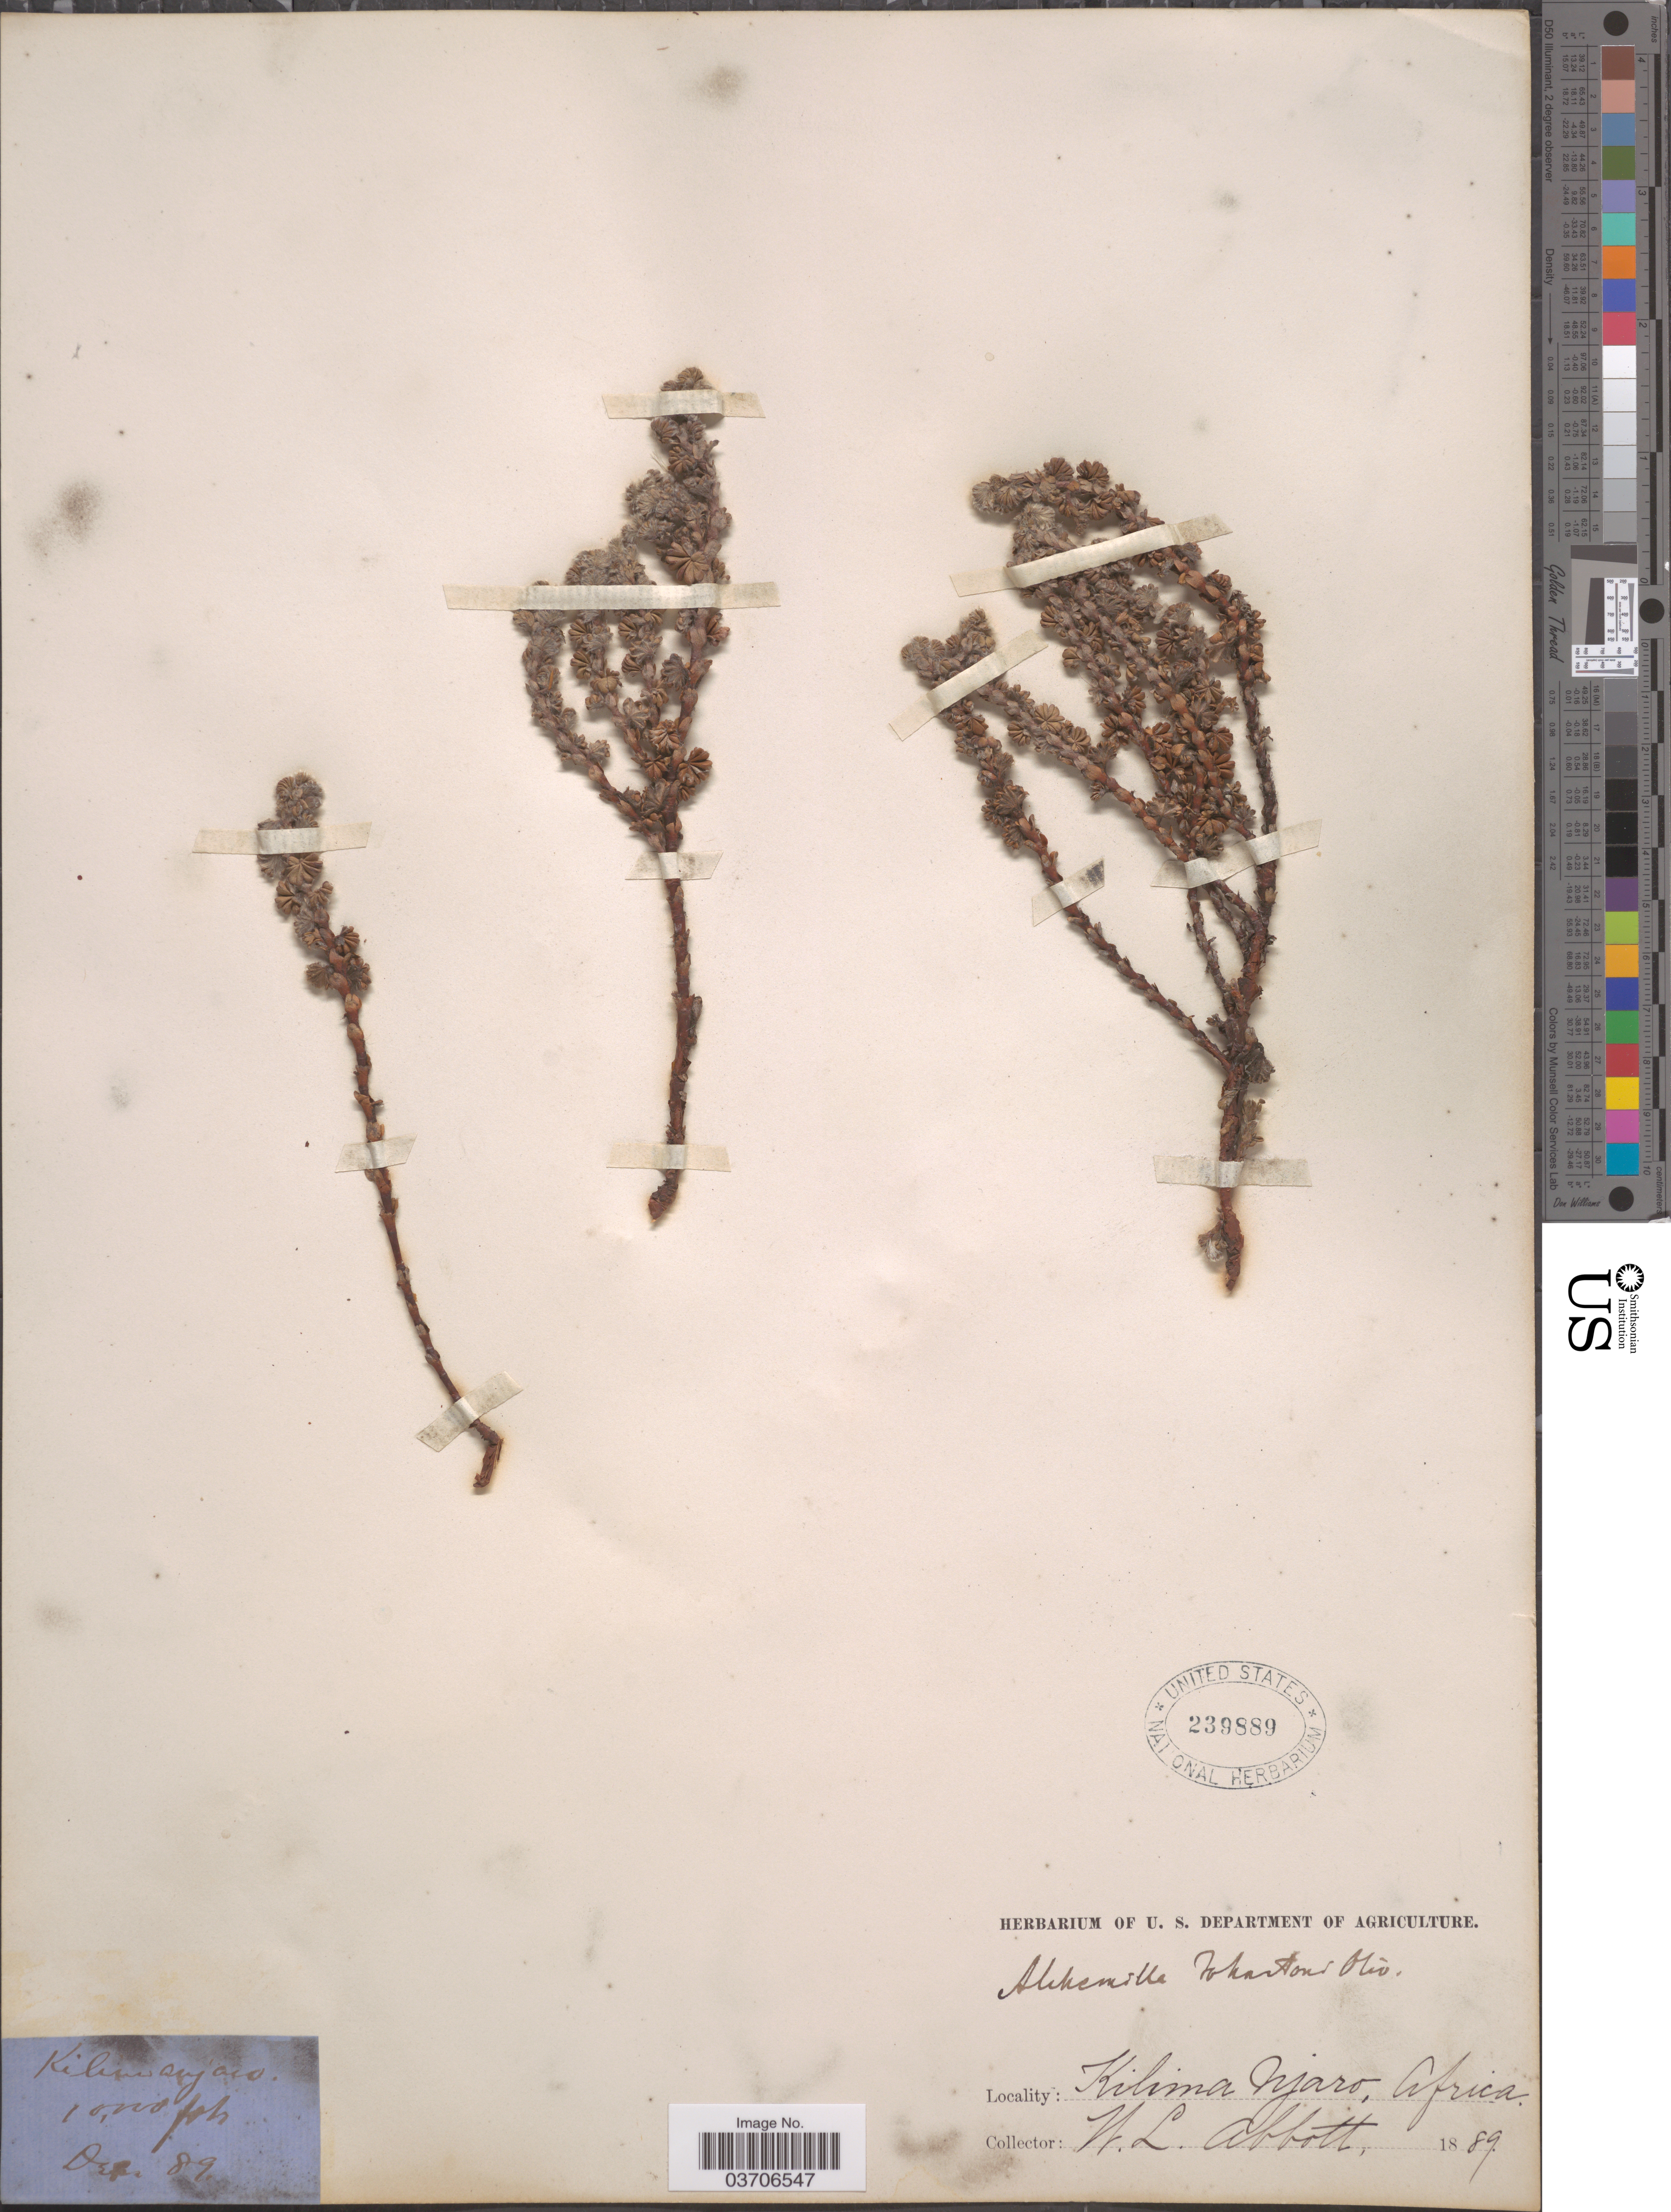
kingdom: Plantae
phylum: Tracheophyta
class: Magnoliopsida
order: Rosales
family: Rosaceae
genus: Alchemilla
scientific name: Alchemilla johnstonii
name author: Oliv.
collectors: W. L. Abbott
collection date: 1889-12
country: Tanzania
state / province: Kilimanjaro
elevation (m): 3048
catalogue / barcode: US 239889